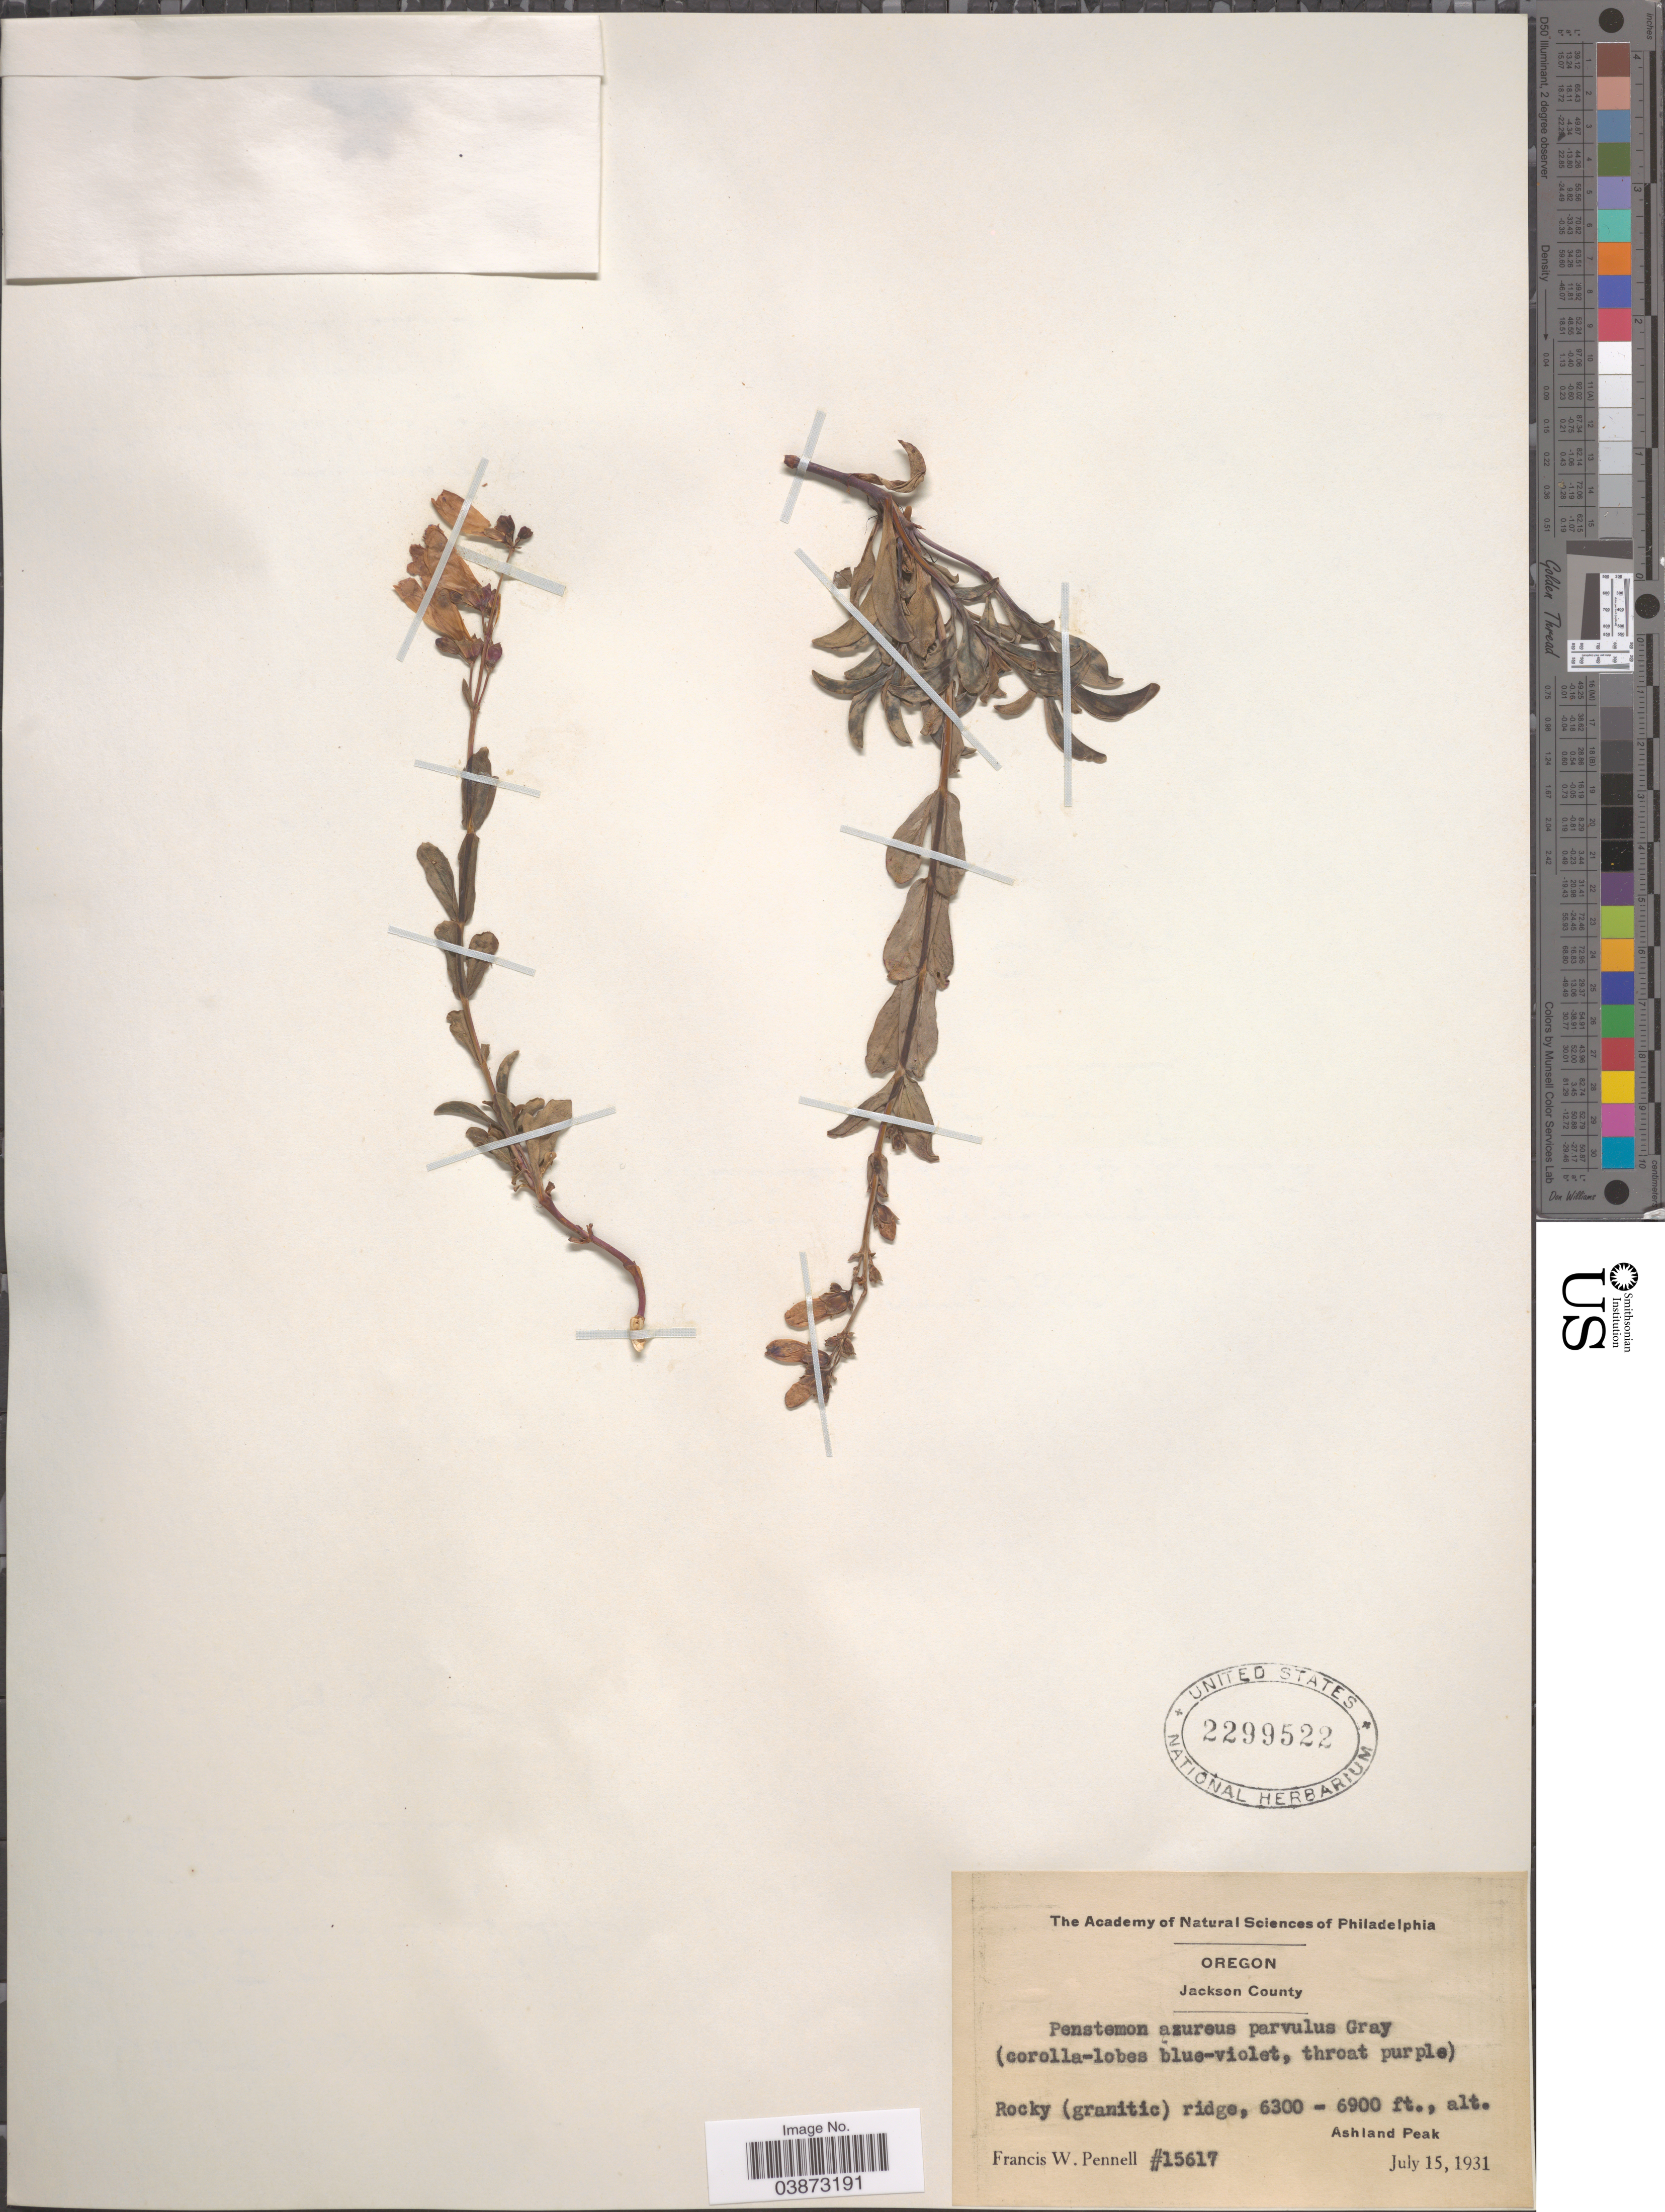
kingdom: Plantae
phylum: Tracheophyta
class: Magnoliopsida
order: Lamiales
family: Plantaginaceae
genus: Penstemon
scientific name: Penstemon azureus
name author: Benth.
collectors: F. W. Pennell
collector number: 15617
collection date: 1931-07-15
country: United States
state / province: Oregon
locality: Jackson County. Rocky (granitic) ridge. Ashland Peak.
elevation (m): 1920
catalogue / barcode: US 2299522